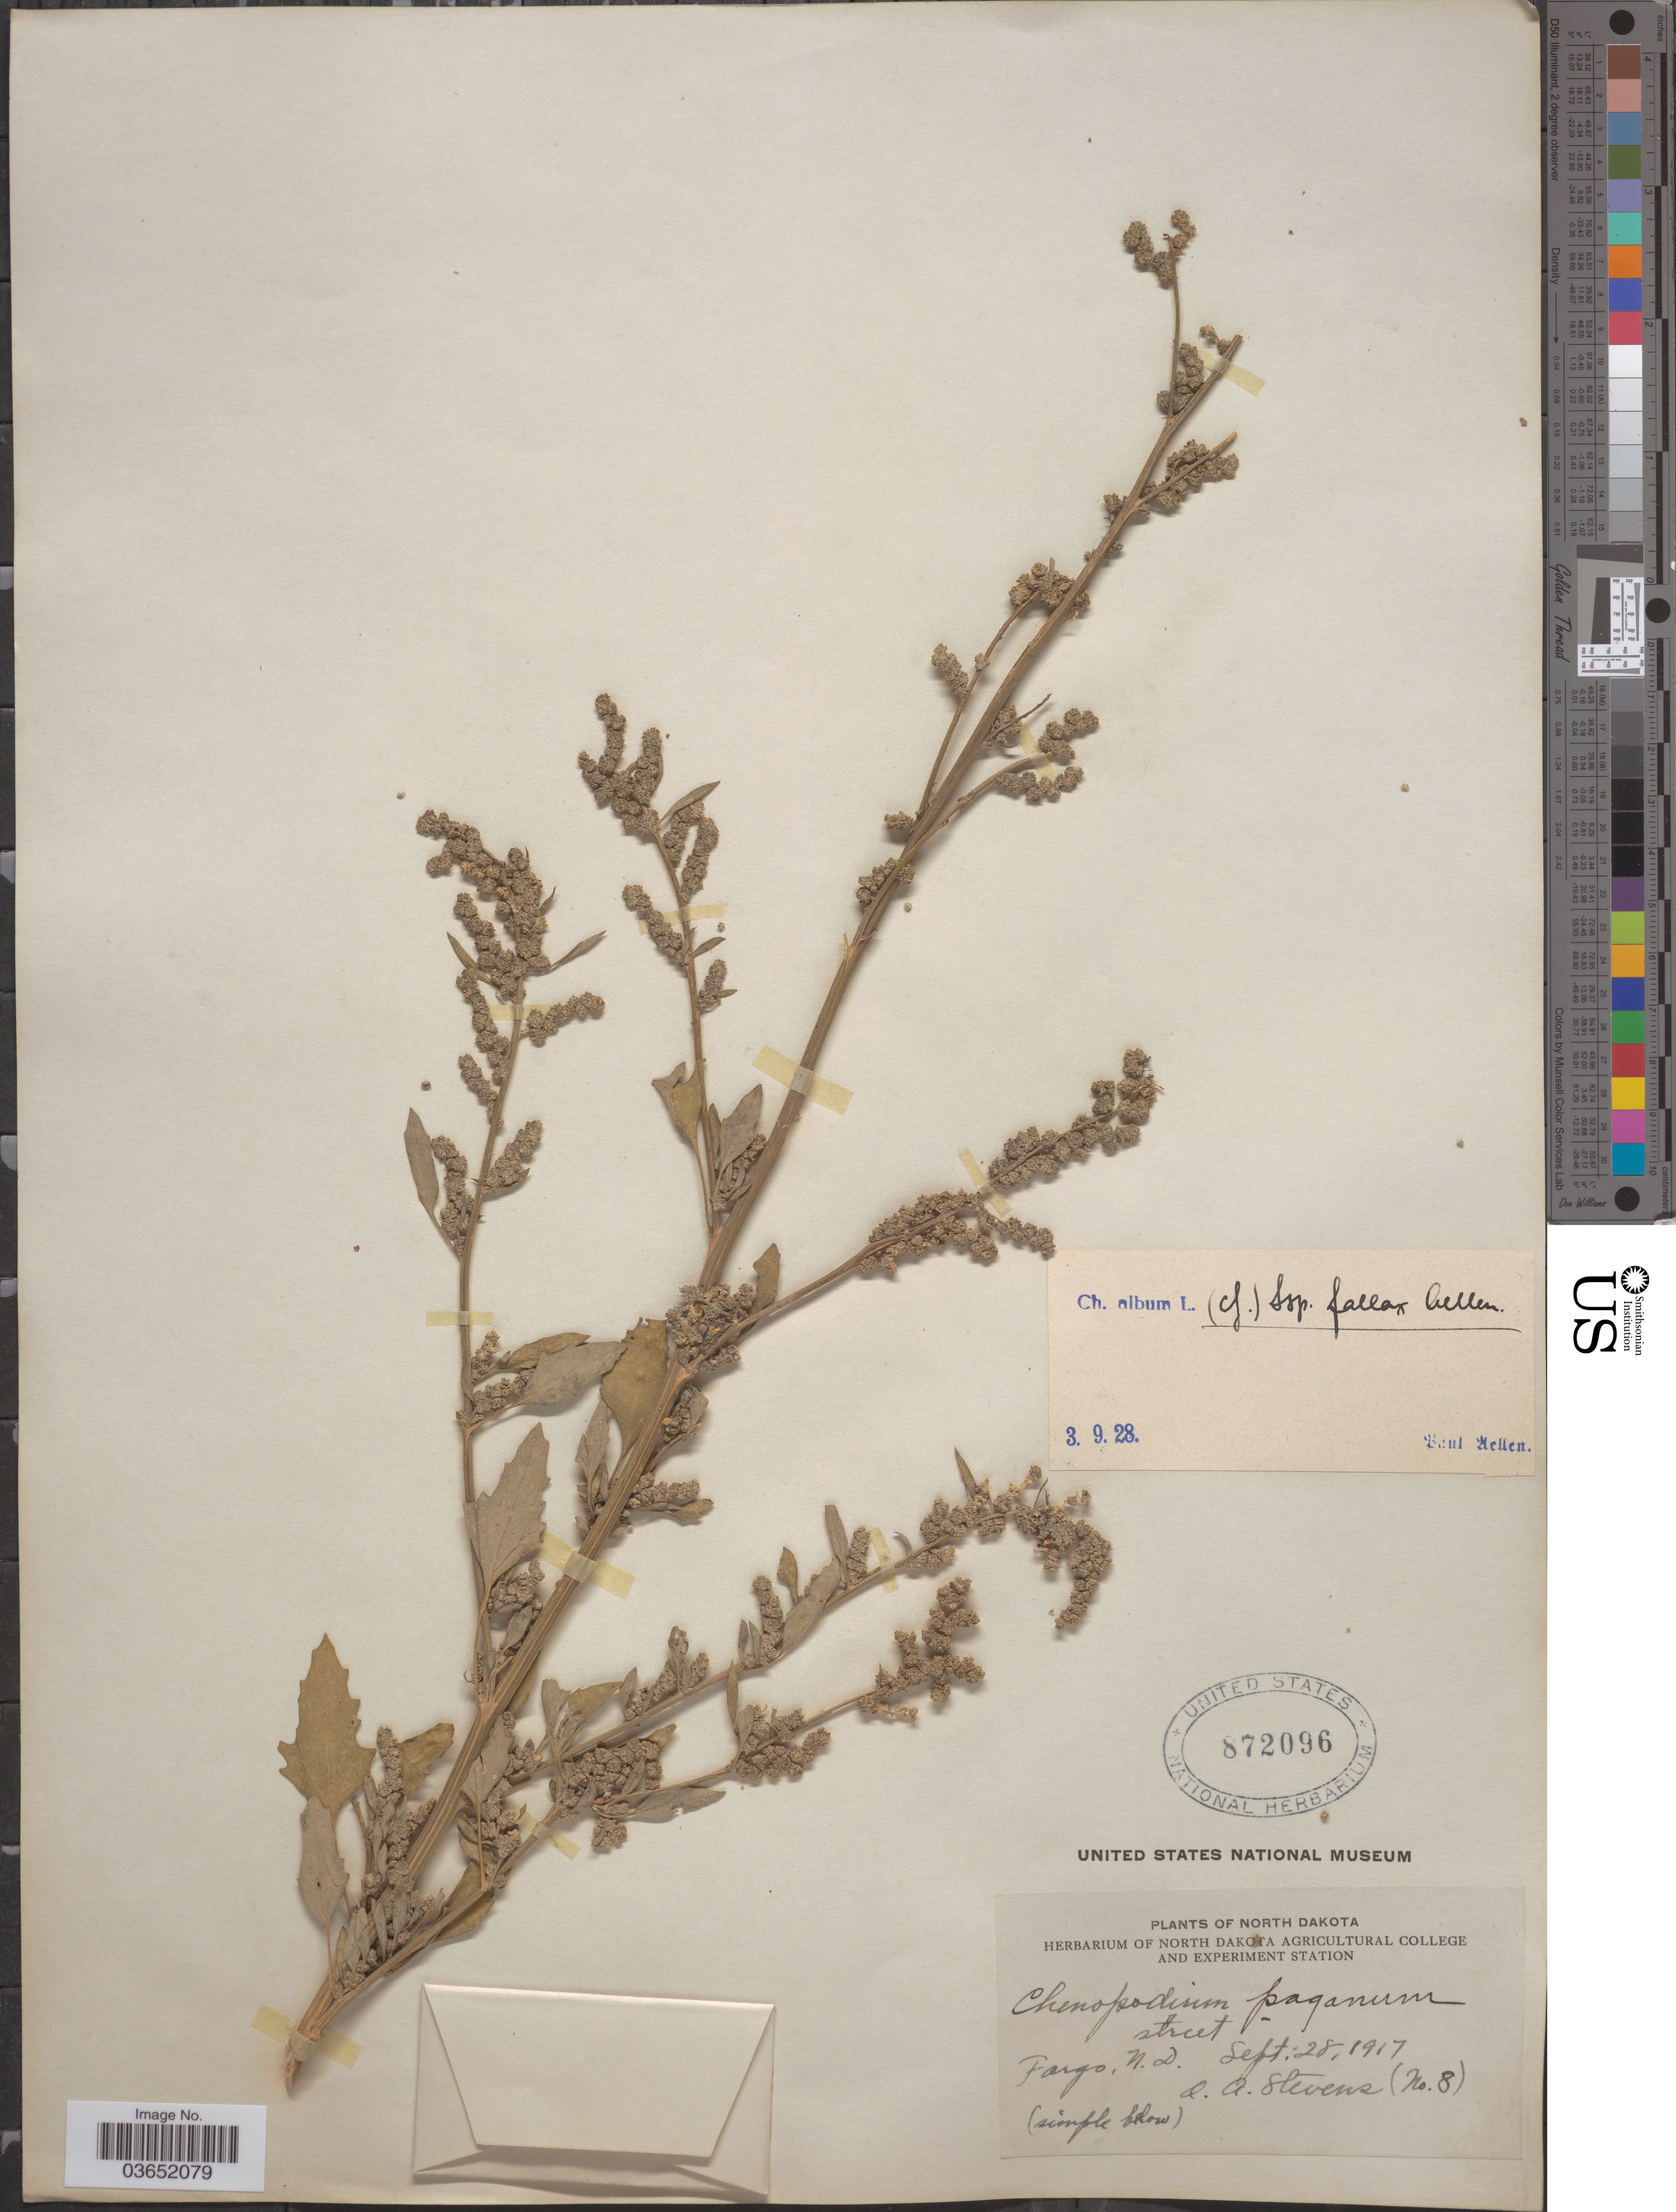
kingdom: Plantae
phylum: Tracheophyta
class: Magnoliopsida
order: Caryophyllales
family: Amaranthaceae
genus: Chenopodium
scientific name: Chenopodium album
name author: L.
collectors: O. A. Stevens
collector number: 8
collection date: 1917-09-28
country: United States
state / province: North Dakota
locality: Fargo.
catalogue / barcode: US 872096